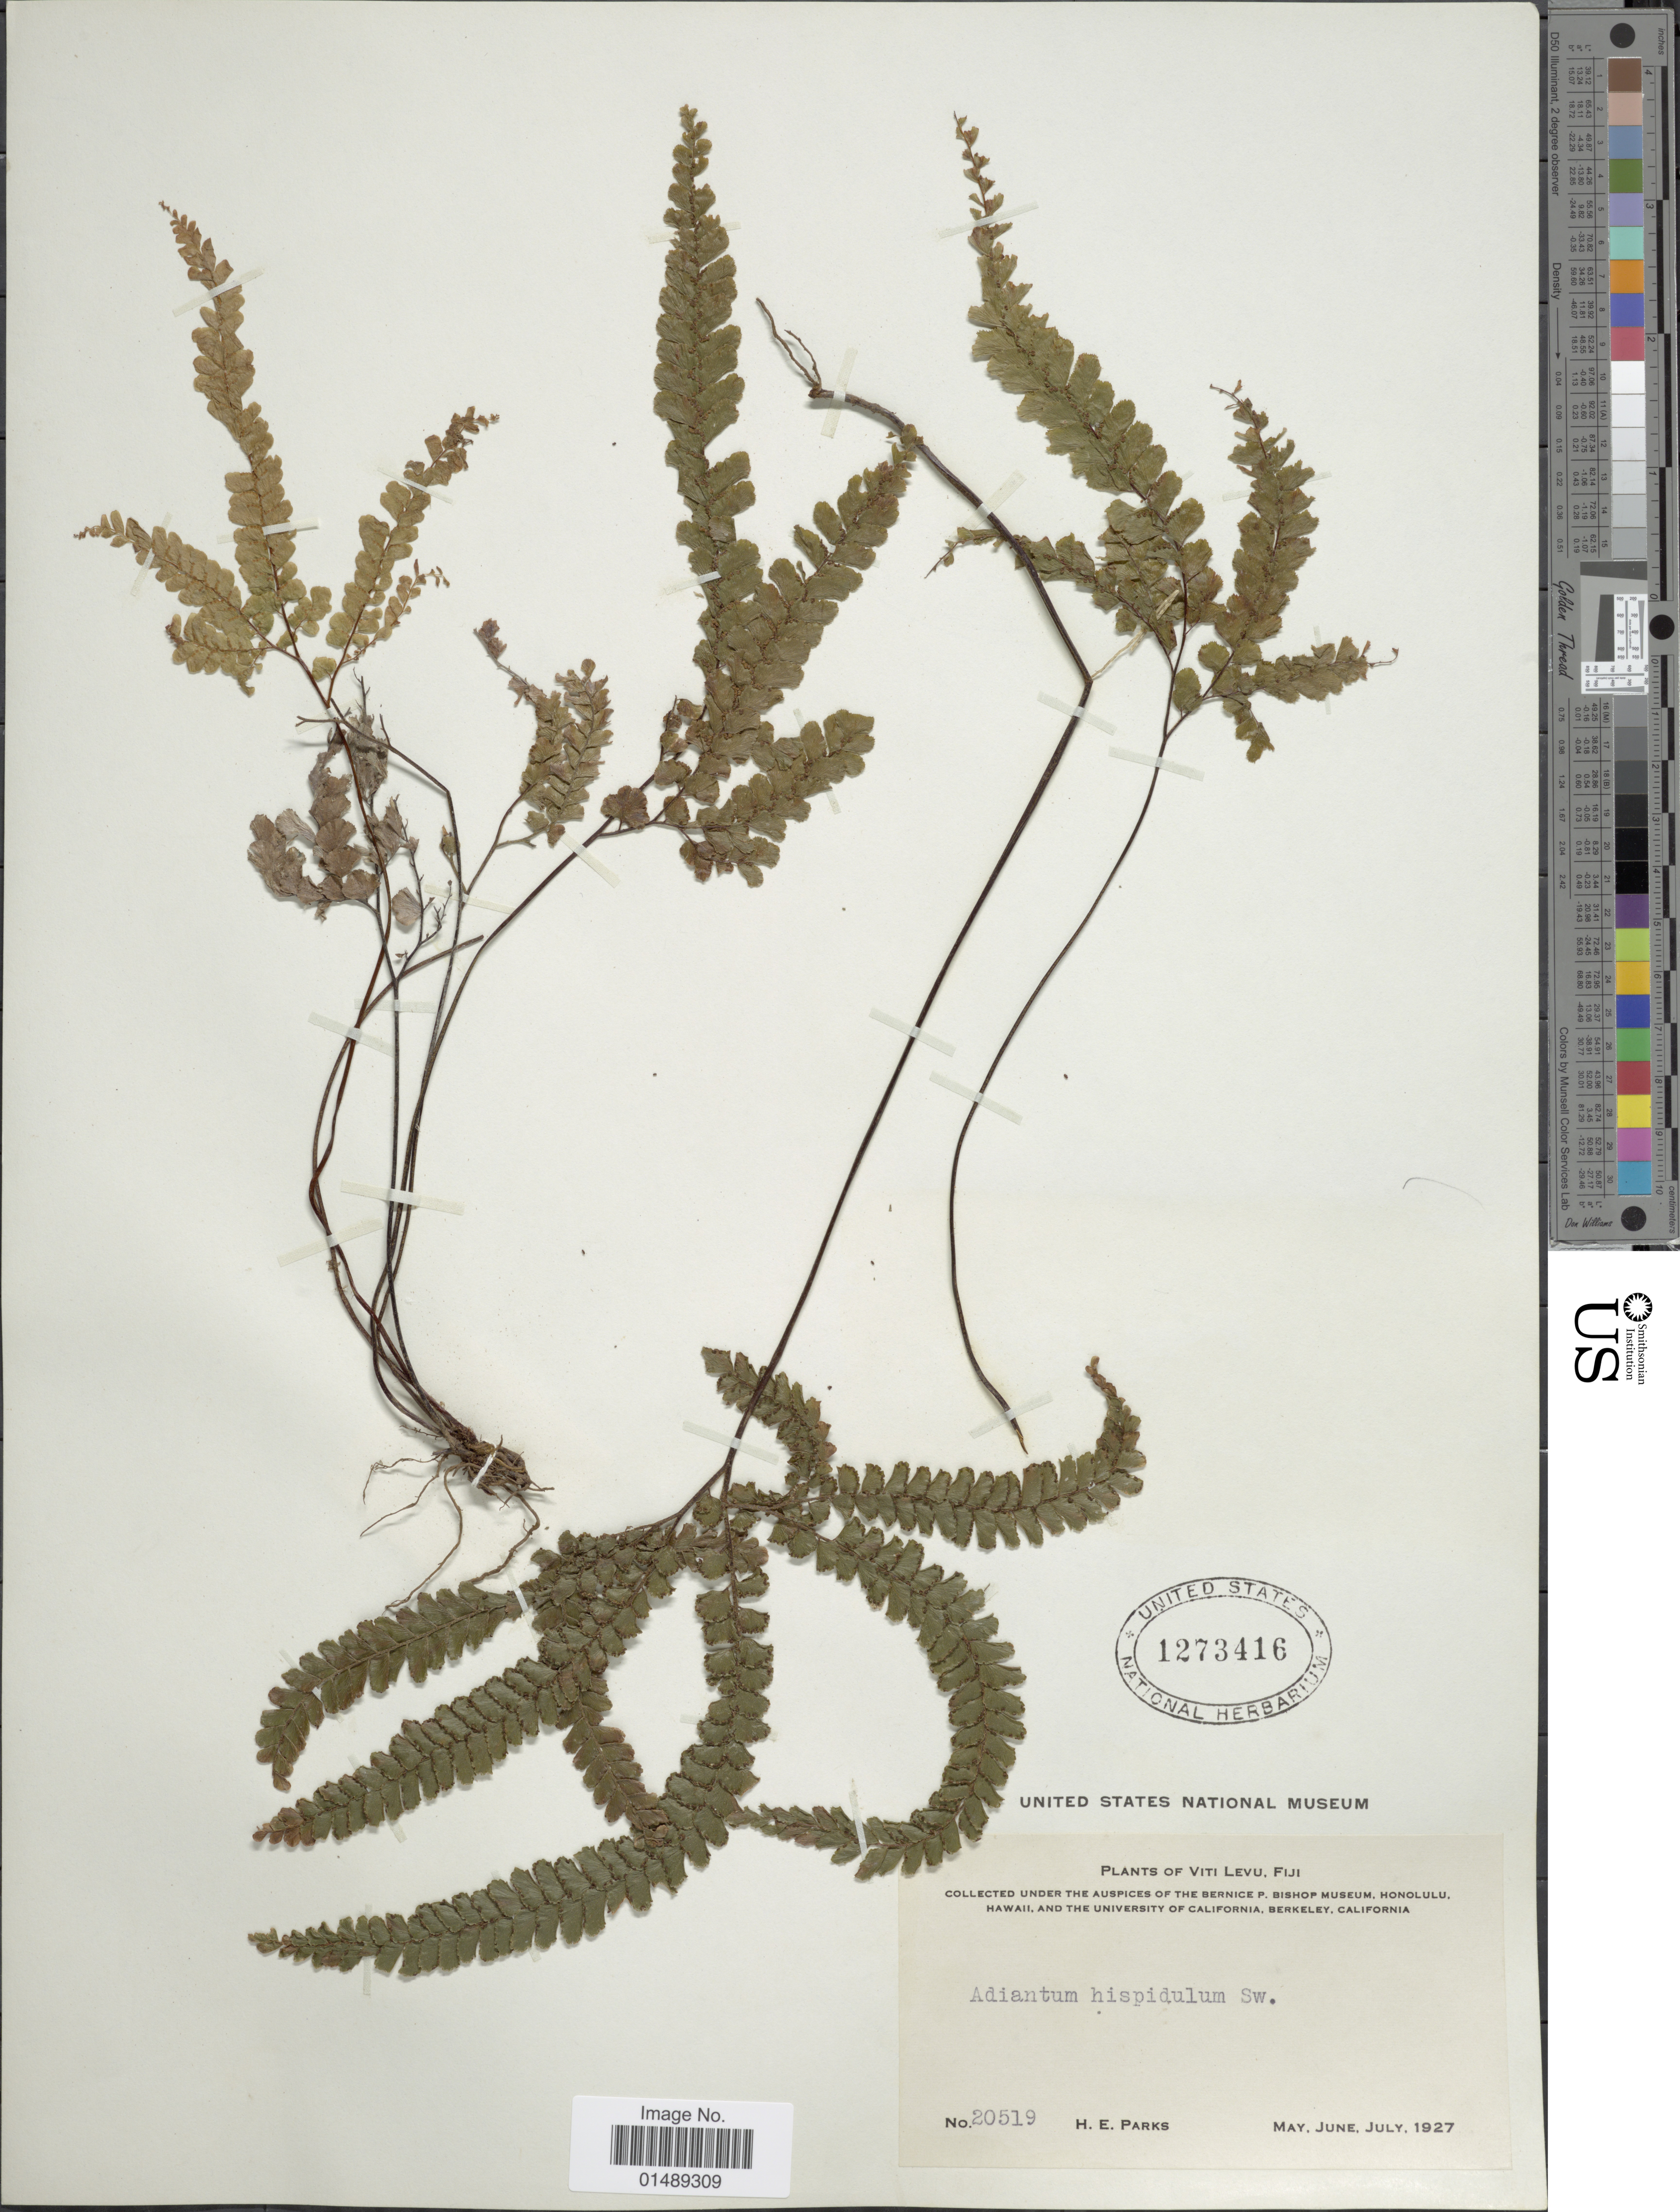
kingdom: Plantae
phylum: Tracheophyta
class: Polypodiopsida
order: Polypodiales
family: Pteridaceae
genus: Adiantum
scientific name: Adiantum hispidulum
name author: Sw.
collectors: H. E. Parks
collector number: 20519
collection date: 1927-05/1927-07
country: Fiji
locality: Viti Levu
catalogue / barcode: US 1273416